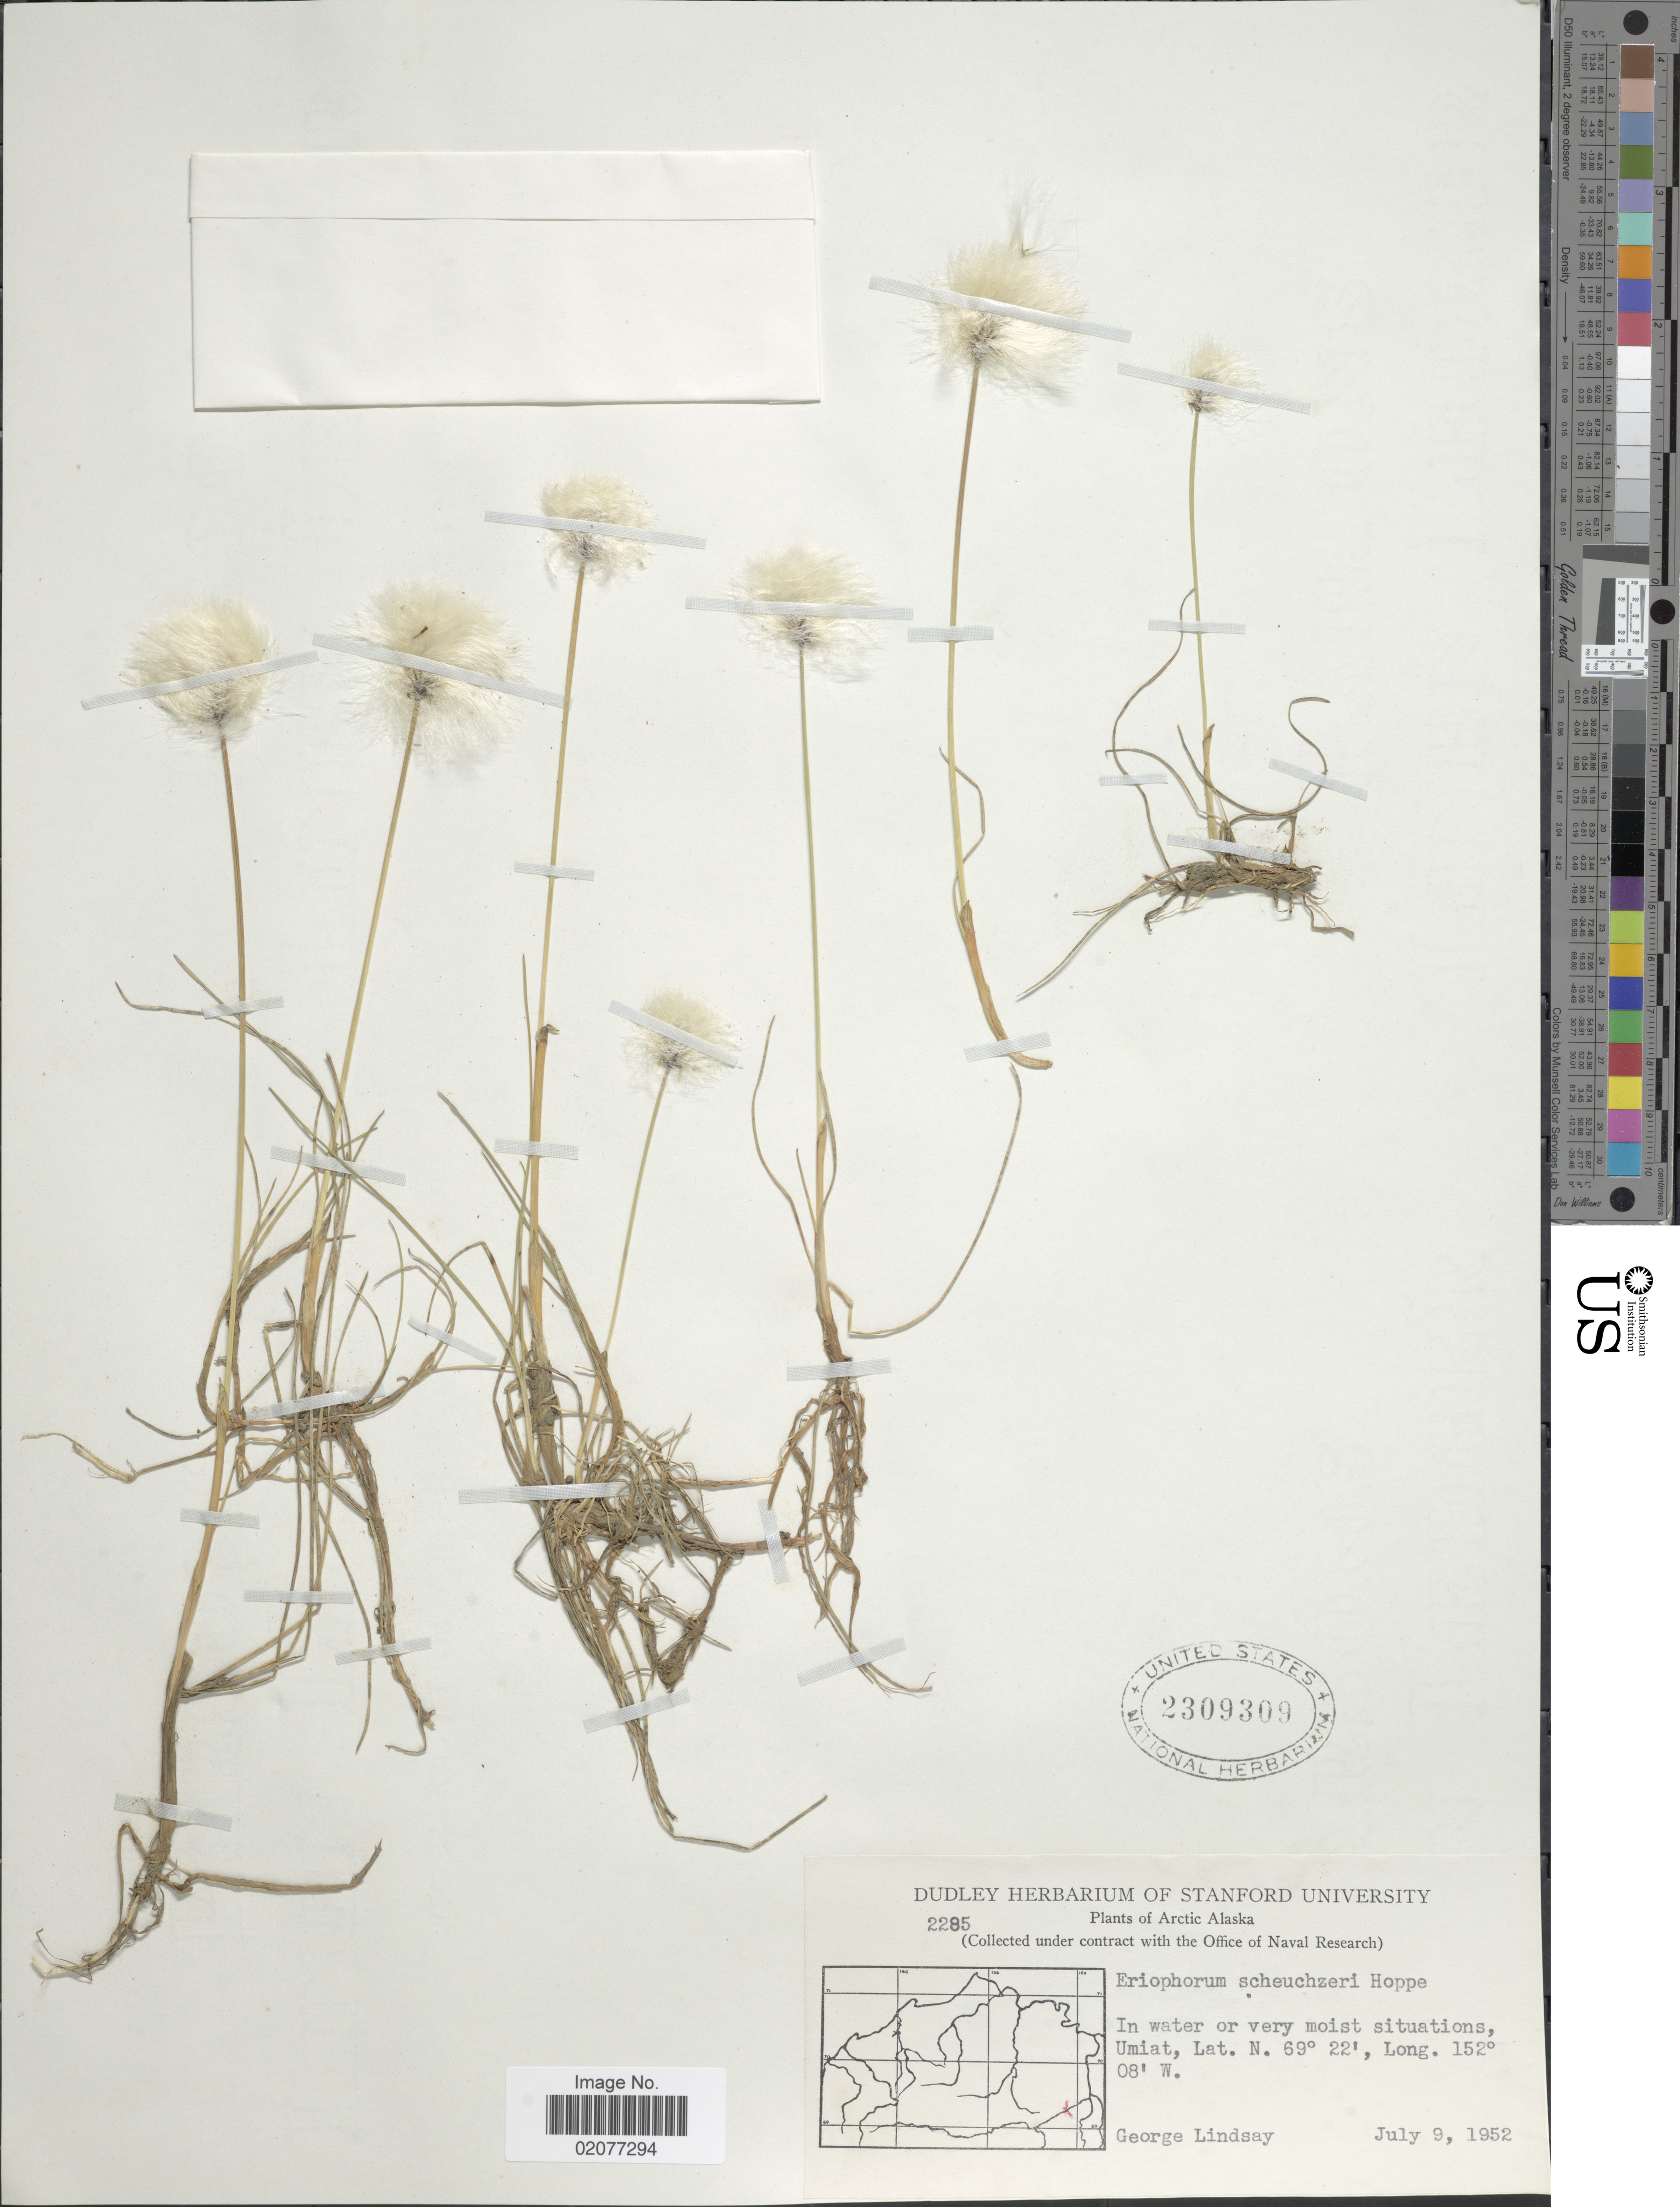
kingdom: Plantae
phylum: Tracheophyta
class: Liliopsida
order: Poales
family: Cyperaceae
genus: Eriophorum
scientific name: Eriophorum scheuchzeri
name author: Hoppe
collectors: G. Lindsay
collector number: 2285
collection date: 1952-07-09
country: United States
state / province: Alaska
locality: Arctic Alaska, in water or very moist sittuations, Umiat.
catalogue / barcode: US 2309309